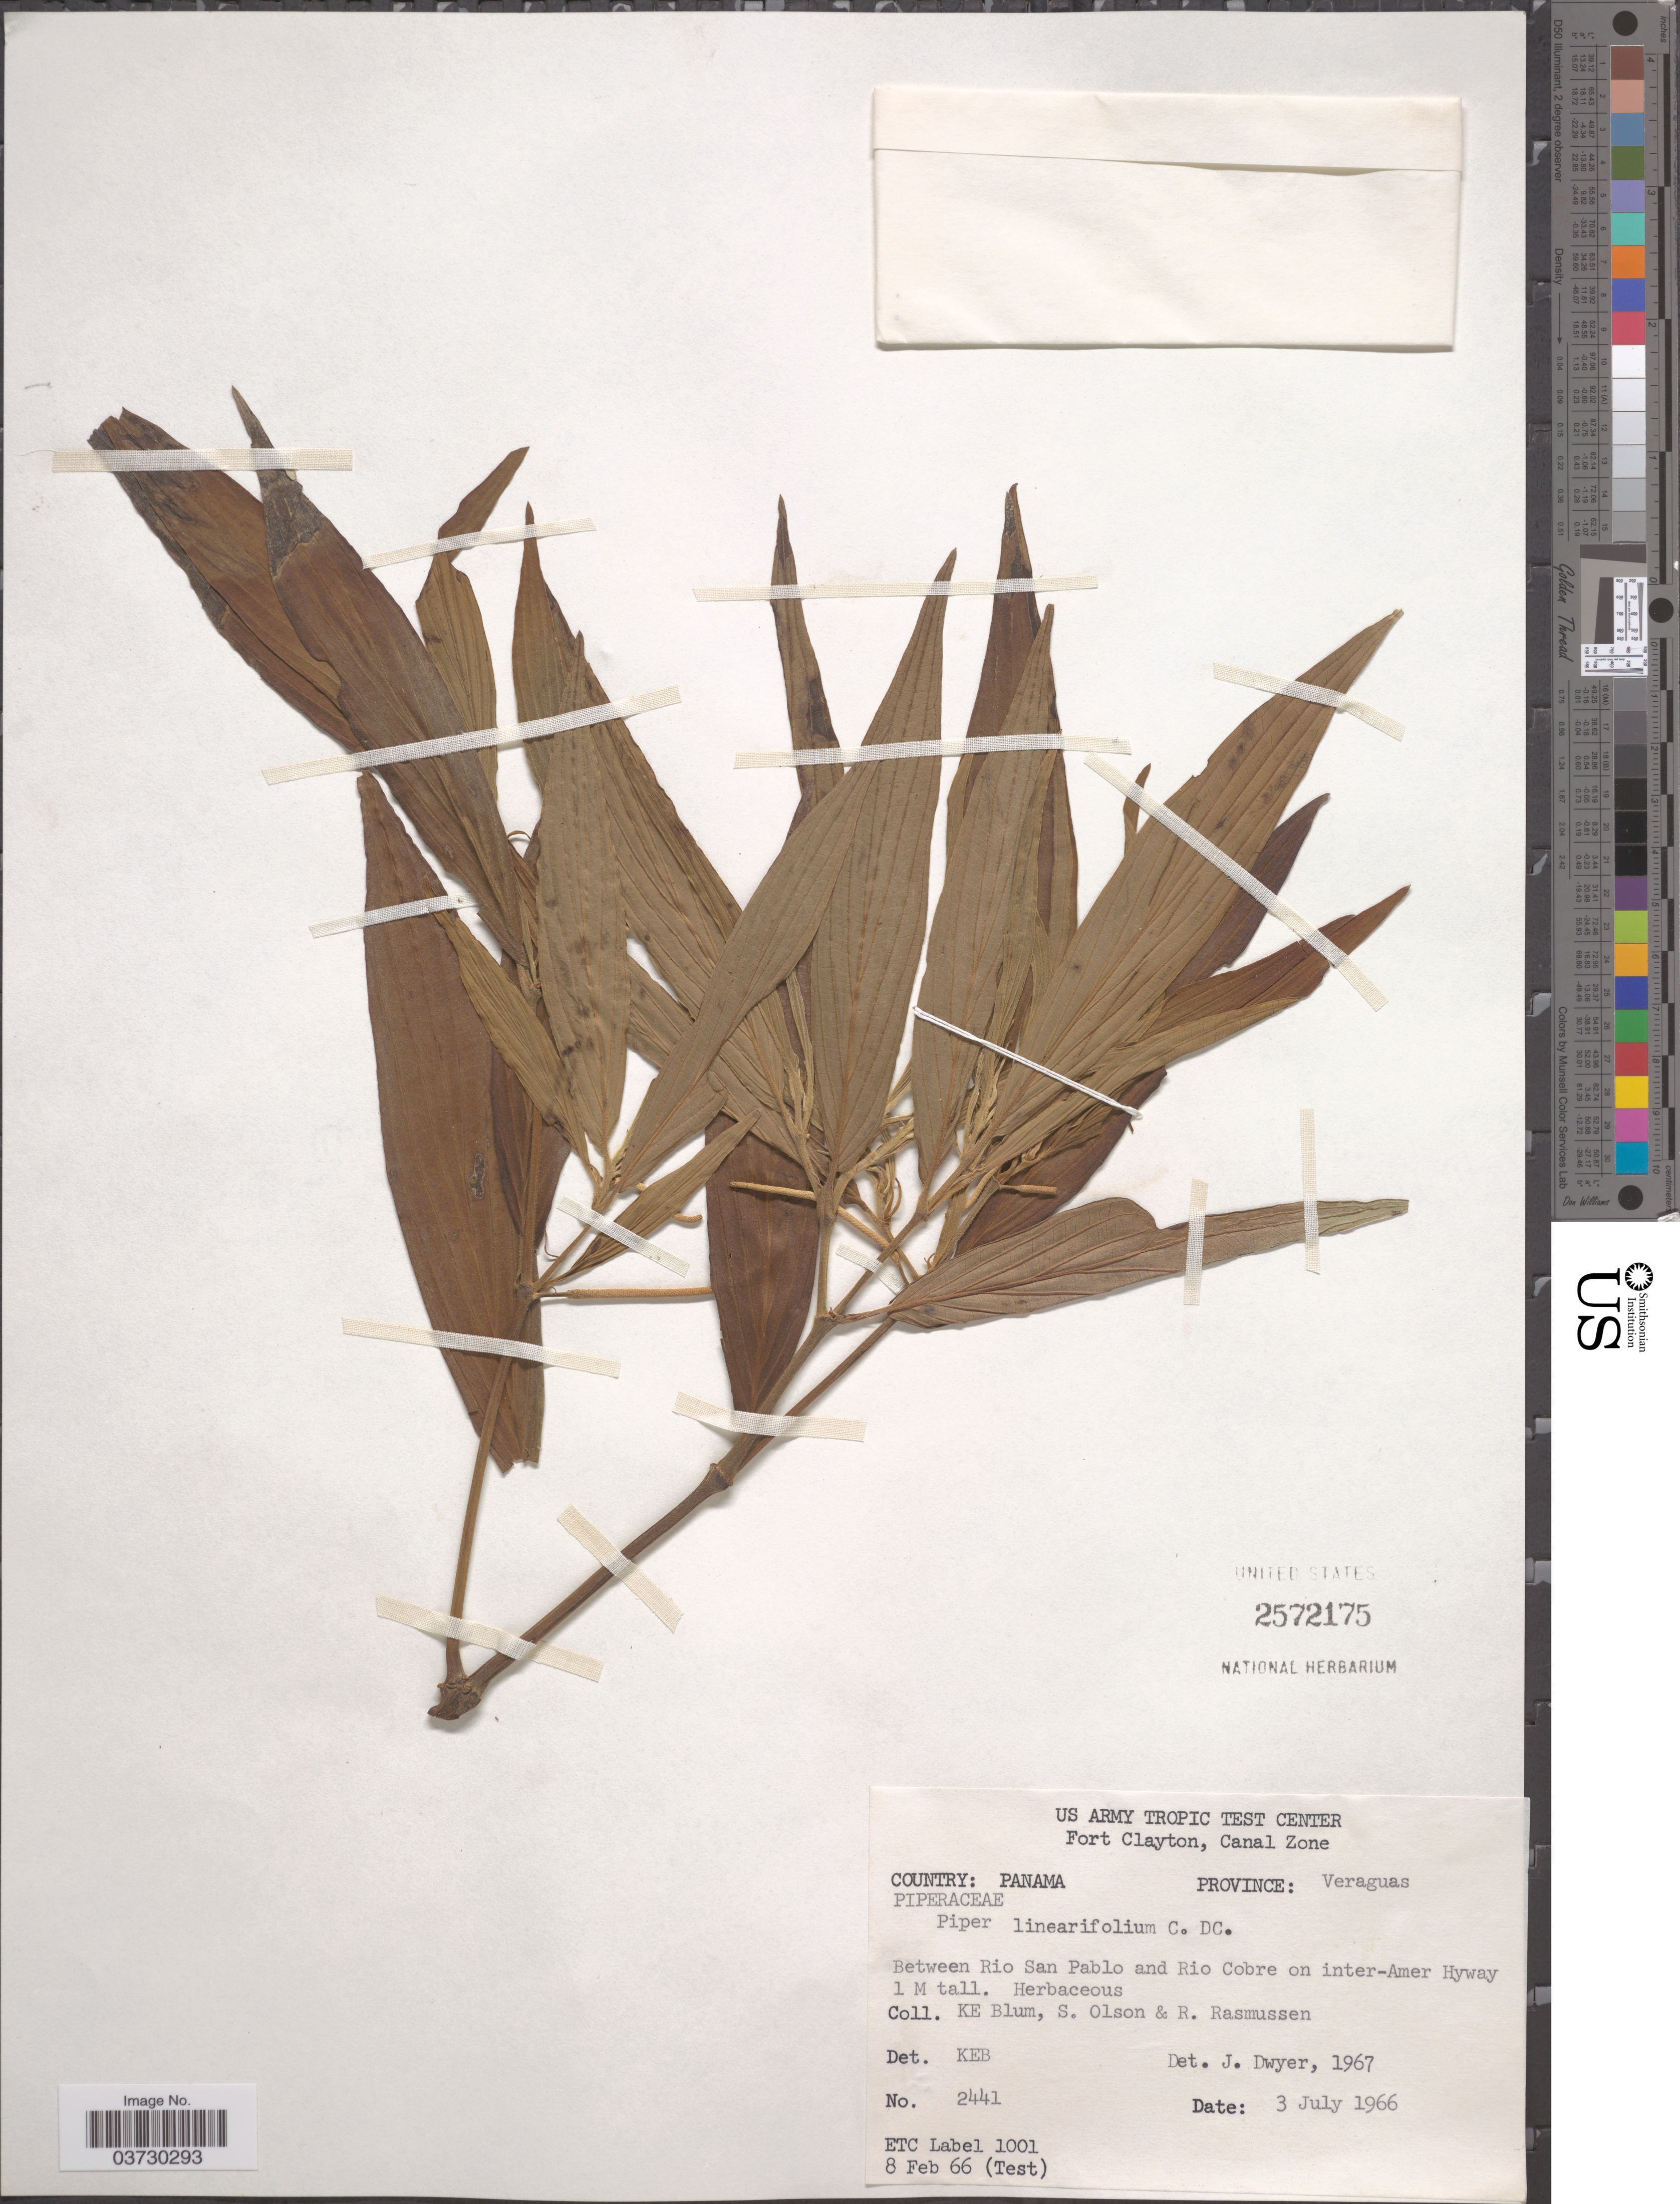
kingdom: Plantae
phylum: Tracheophyta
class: Magnoliopsida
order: Piperales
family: Piperaceae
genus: Piper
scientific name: Piper linearifolium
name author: C. DC.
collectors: K. E. Blum, S. Olson & R. Rasmussen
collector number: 2441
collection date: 1966-07-03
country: Panama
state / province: Veraguas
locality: Between Rio San Pablo and Rio Cobre on inter-Amer Hyway.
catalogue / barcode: US 2572175